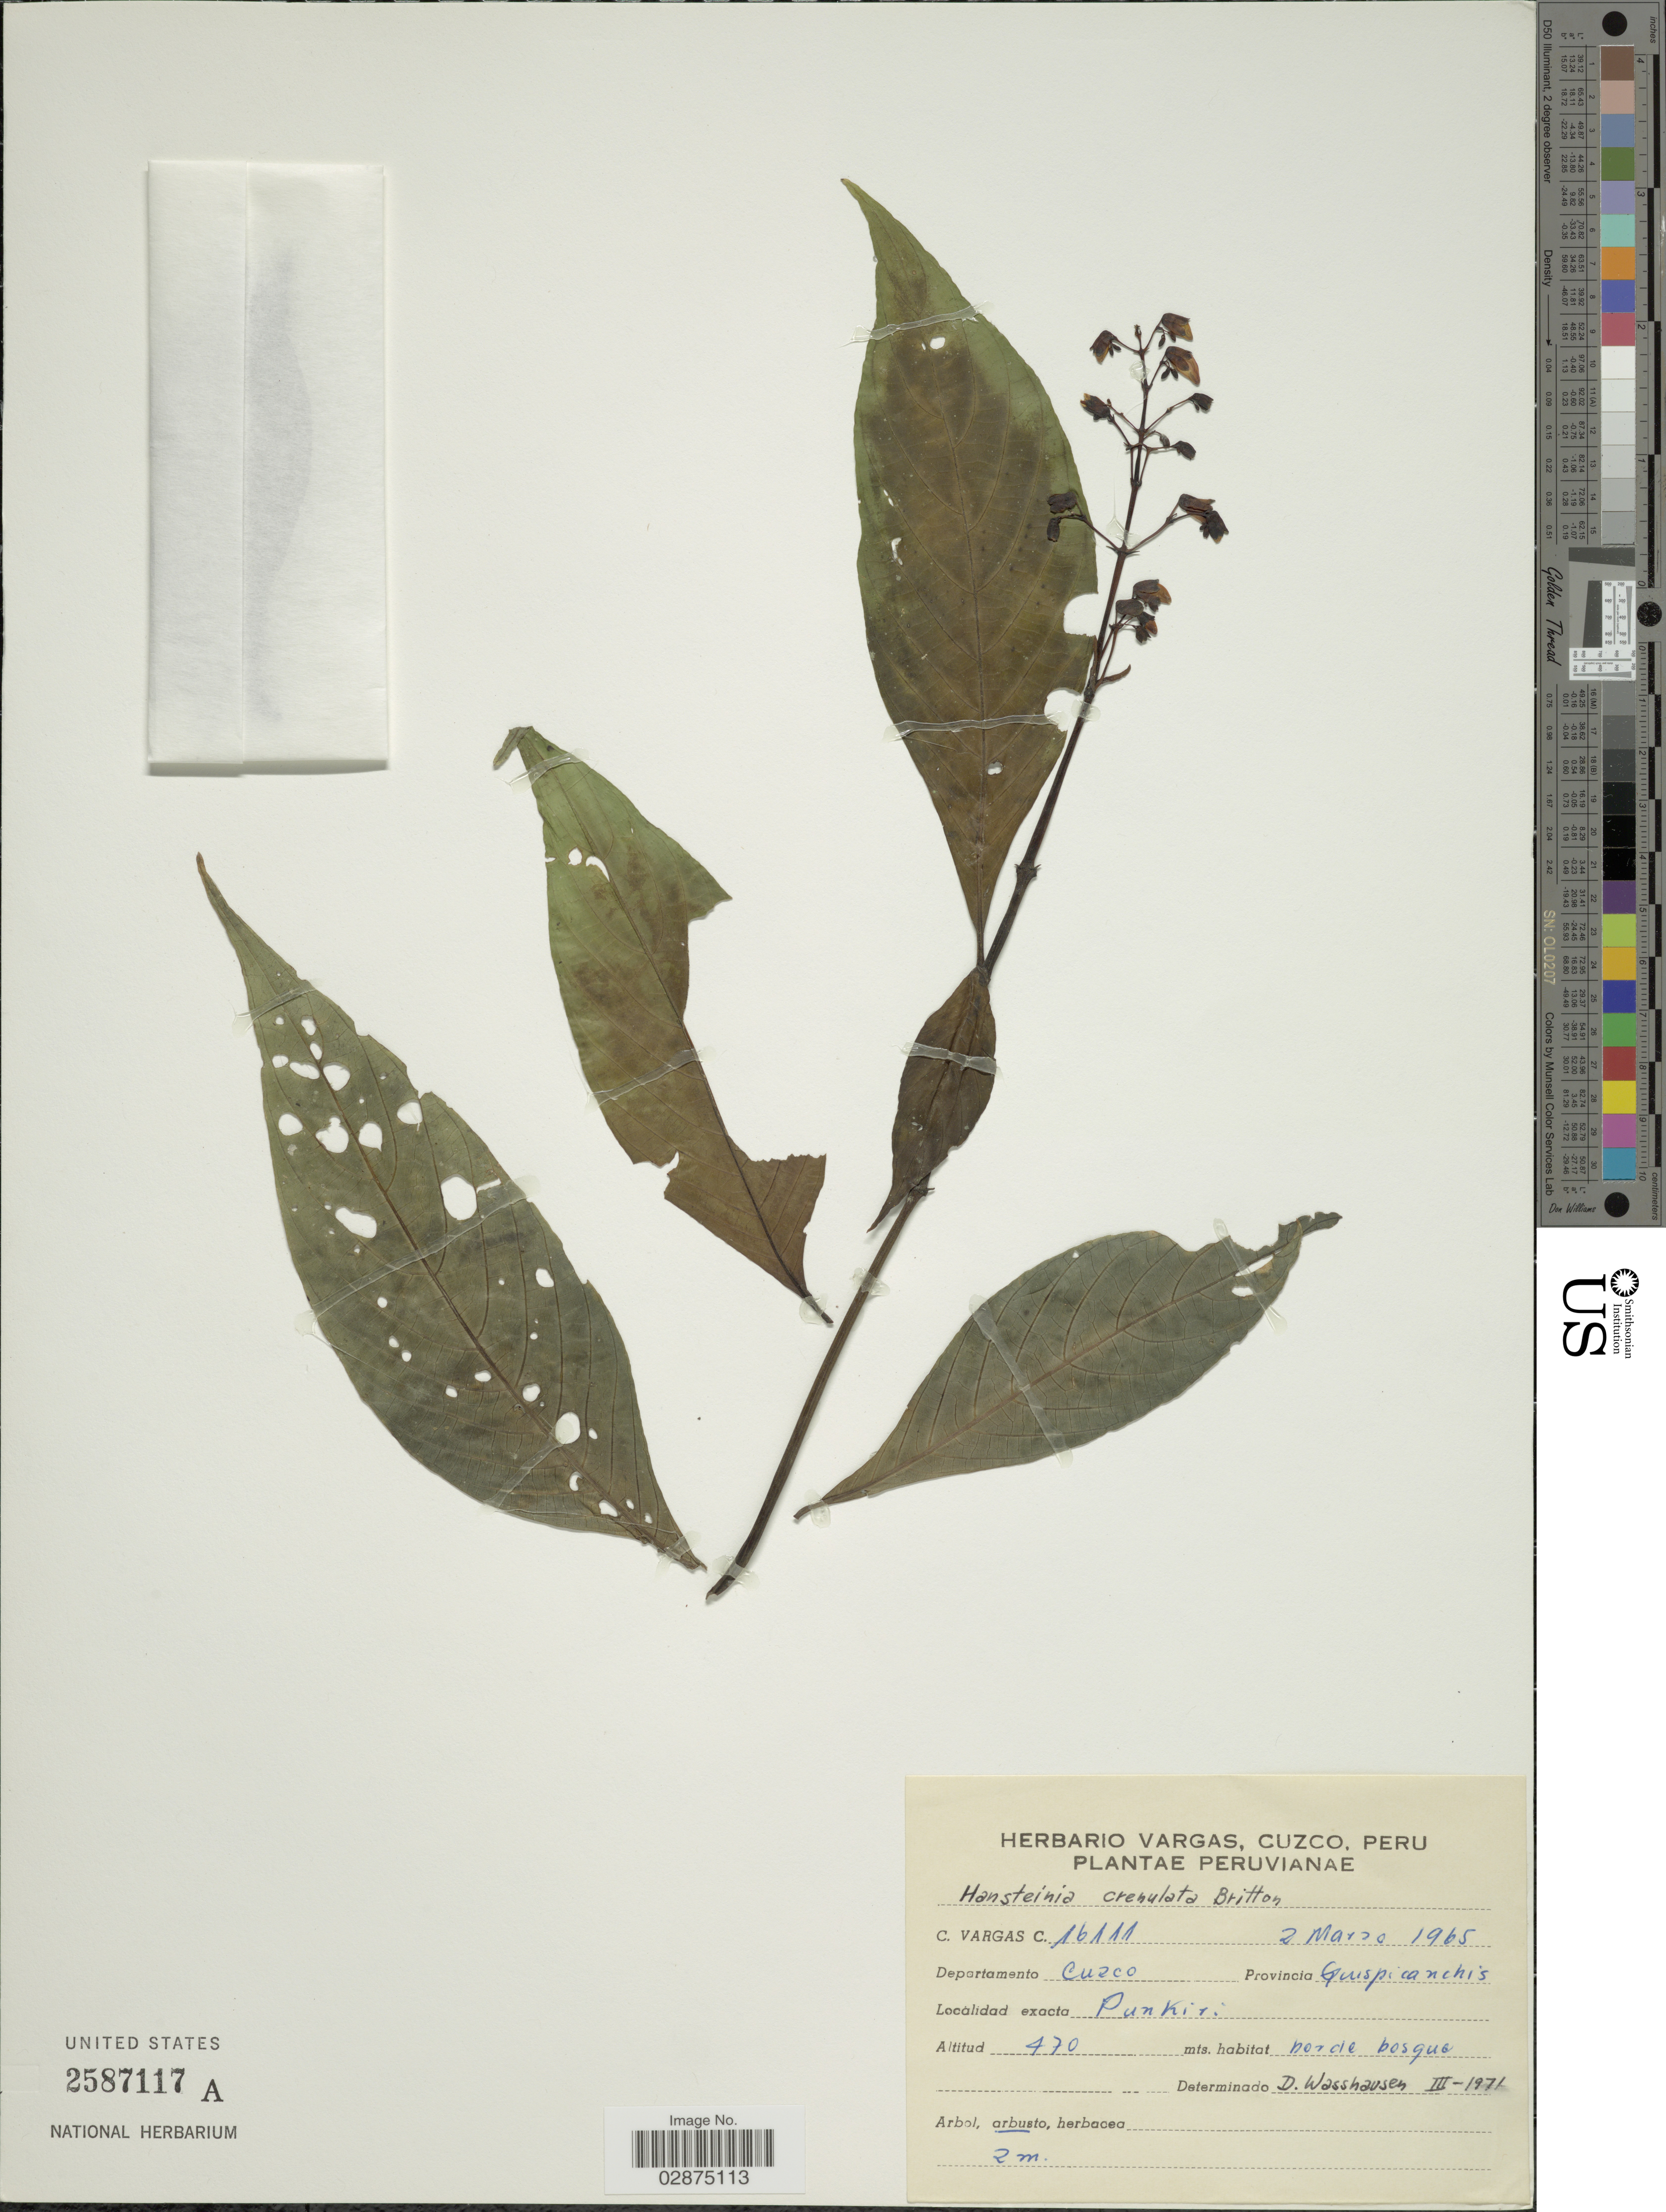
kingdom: Plantae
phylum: Tracheophyta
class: Magnoliopsida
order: Lamiales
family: Acanthaceae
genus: Hansteinia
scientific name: Hansteinia crenulata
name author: Britton ex Rusby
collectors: C. Vargas Calderón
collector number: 16111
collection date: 1965-03-02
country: Peru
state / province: Cusco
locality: Departamento Cuzco. Provincia Quispicanchis. Punkiri.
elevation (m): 470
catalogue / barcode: US 2587117A